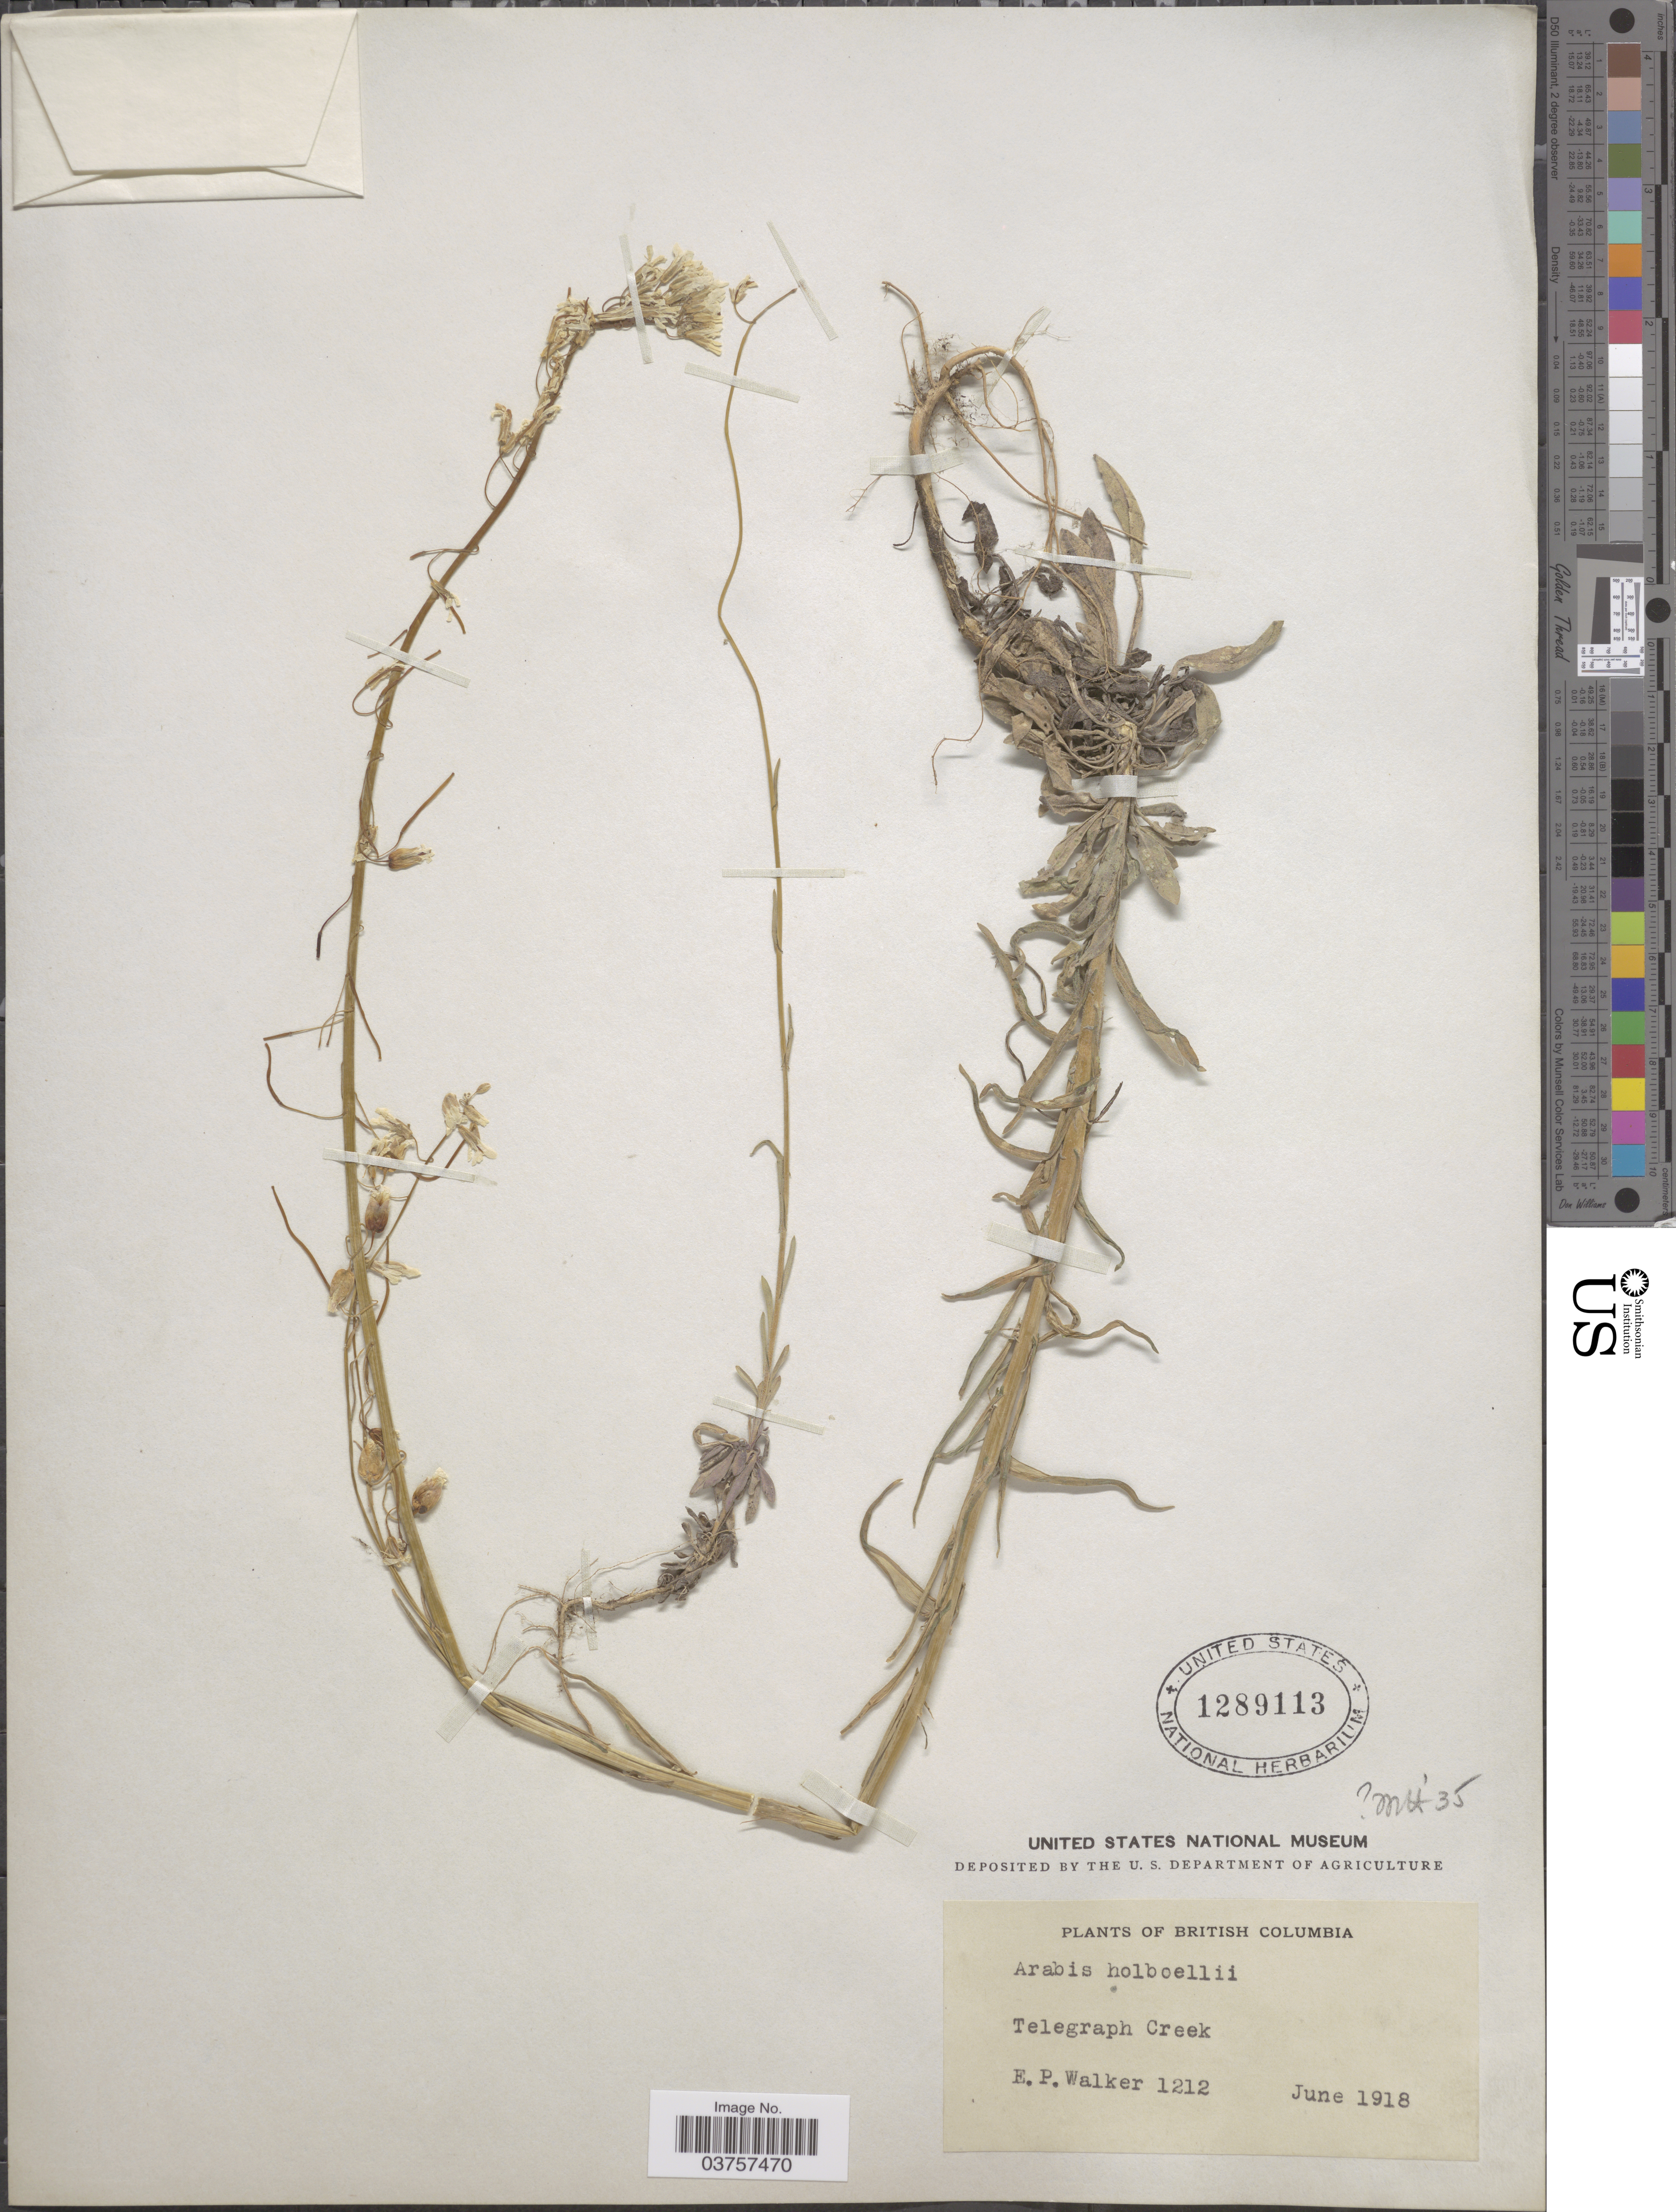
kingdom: Plantae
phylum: Tracheophyta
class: Magnoliopsida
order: Brassicales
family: Brassicaceae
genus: Arabis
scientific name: Arabis holboellii var. retrofracta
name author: Rydb.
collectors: E. Walker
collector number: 1212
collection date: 1918-06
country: Canada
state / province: British Columbia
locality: Telegraph Creek.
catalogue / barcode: US 1289113